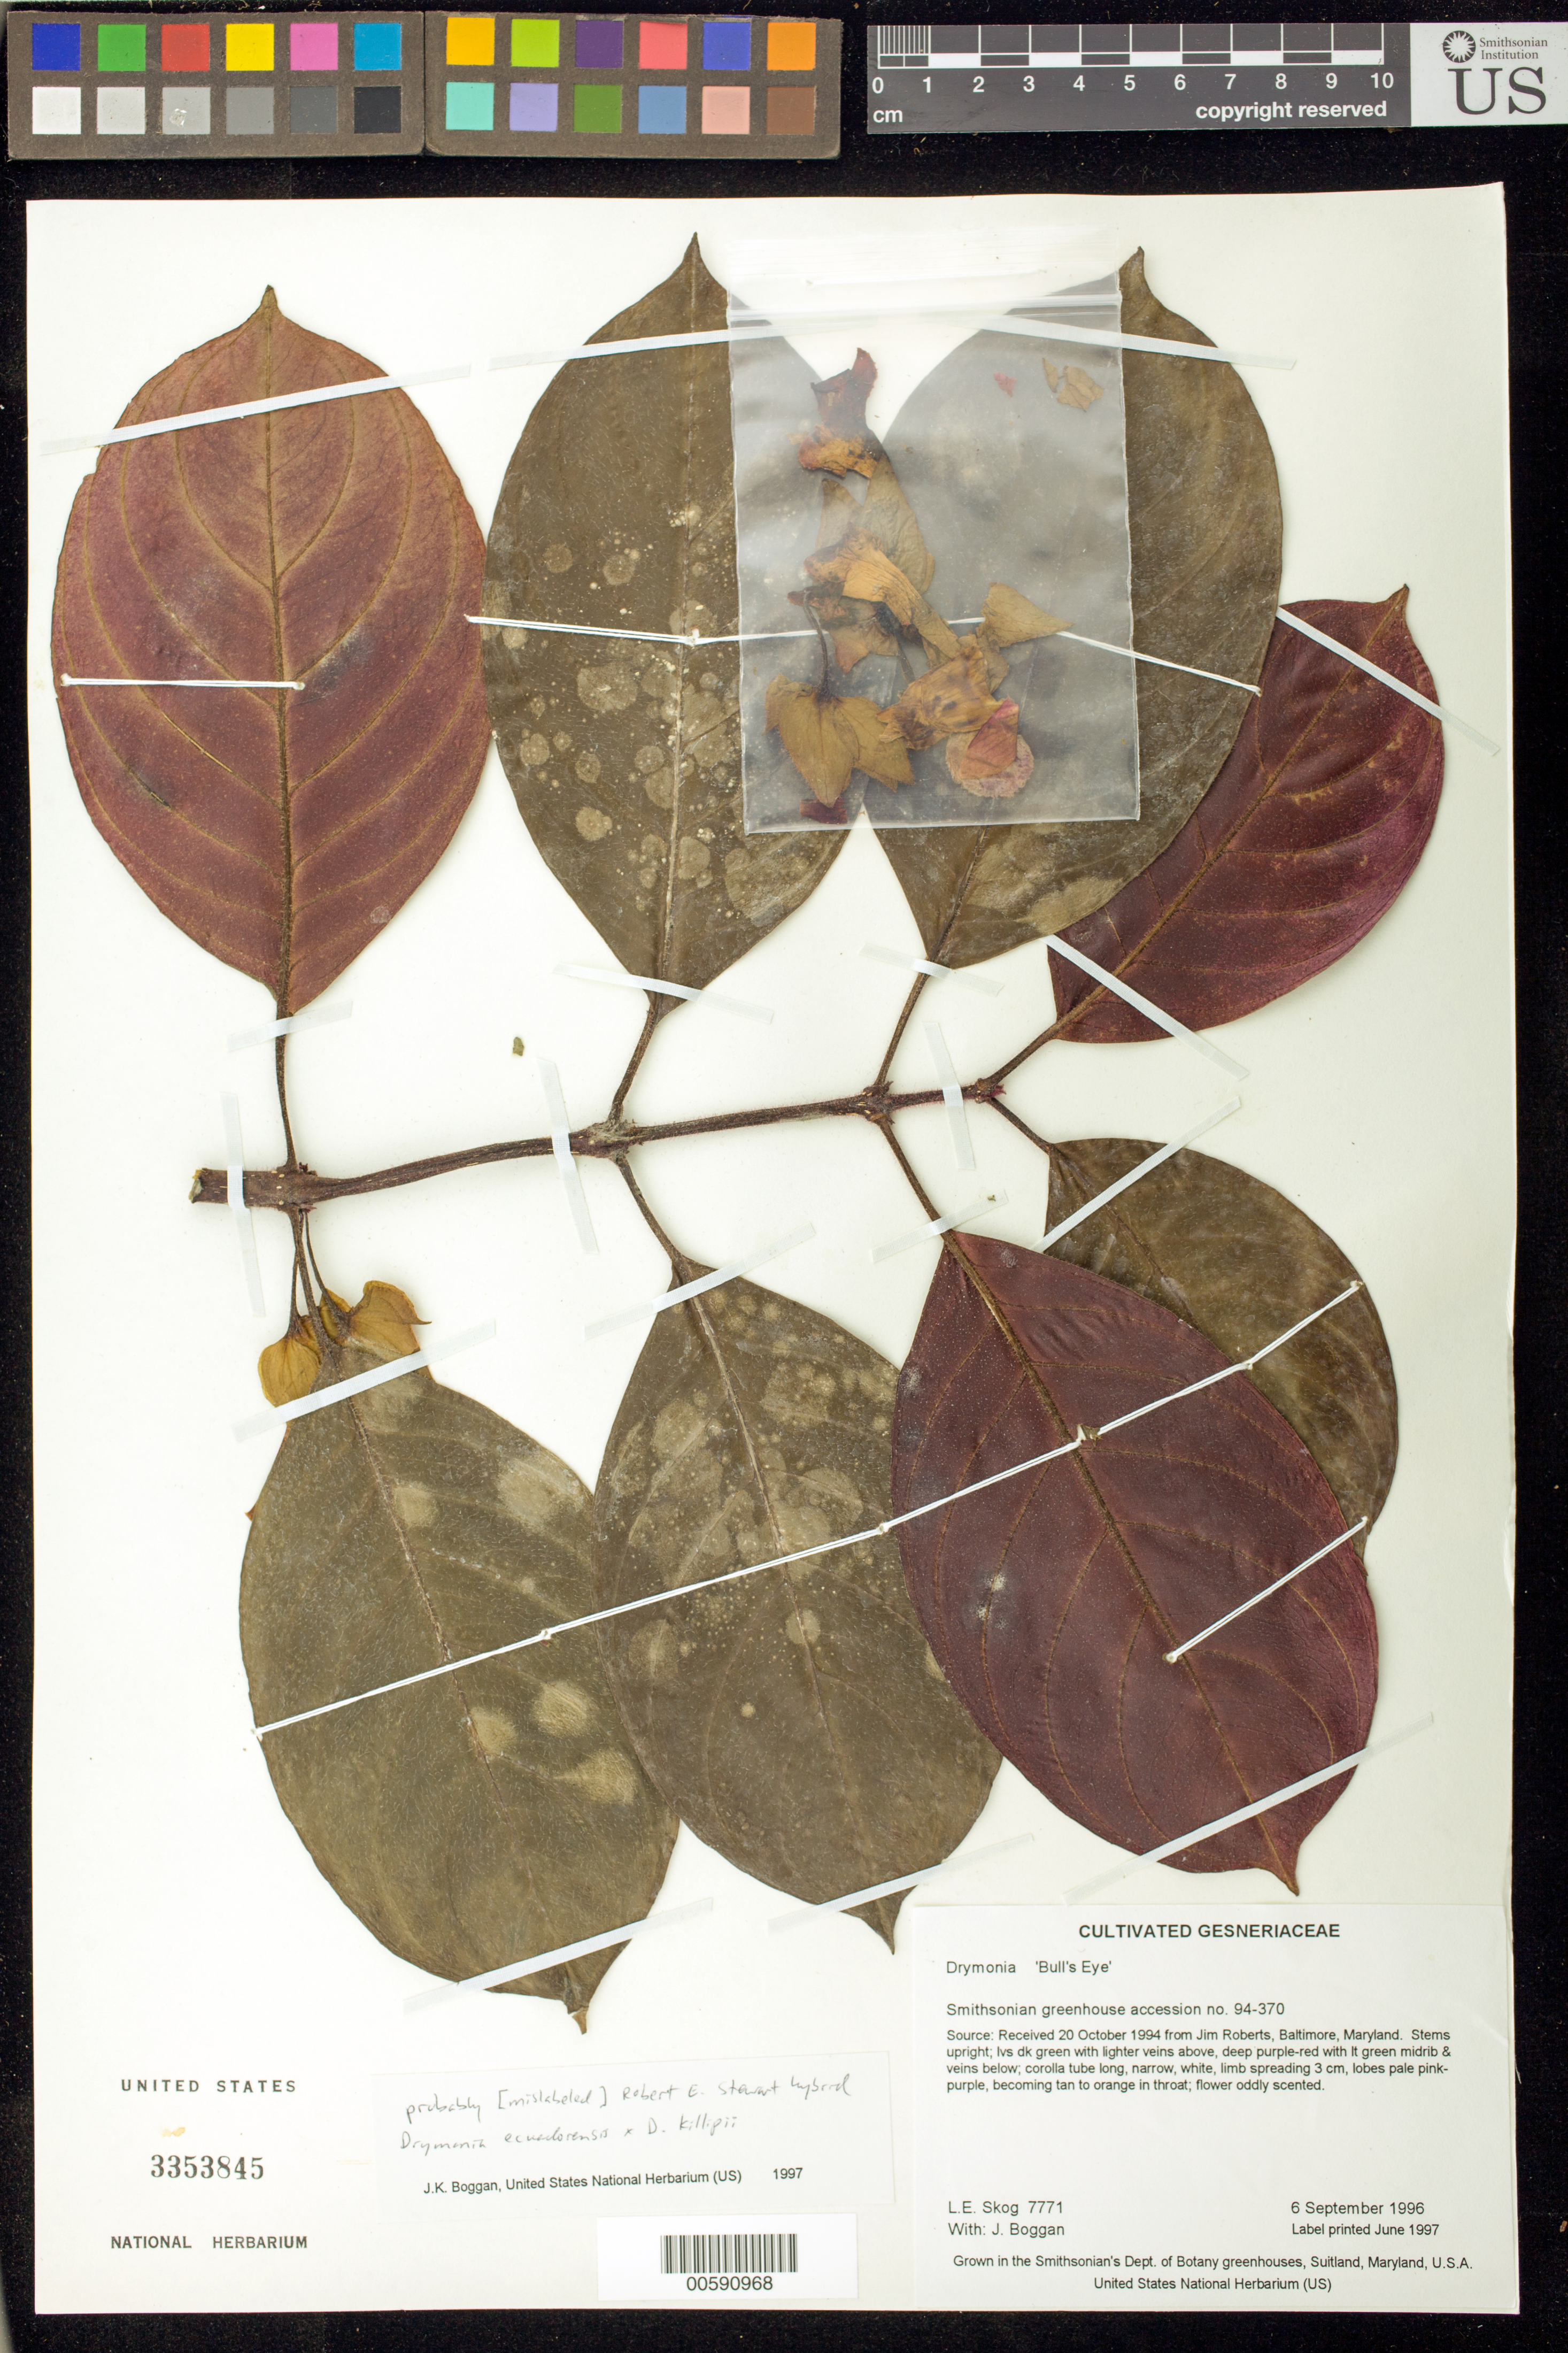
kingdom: Plantae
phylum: Tracheophyta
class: Magnoliopsida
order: Lamiales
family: Gesneriaceae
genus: Drymonia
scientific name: Drymonia 'Bulls Eye'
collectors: L. E. Skog & J. K. Boggan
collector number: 7771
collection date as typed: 06 Sep 1996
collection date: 1996-09-06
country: United States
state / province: Maryland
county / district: Prince George's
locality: Grown in the Smithsonian's Dept. of Botany greenhouses, Suitland, Maryland, U.S.A.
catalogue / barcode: US 3353845